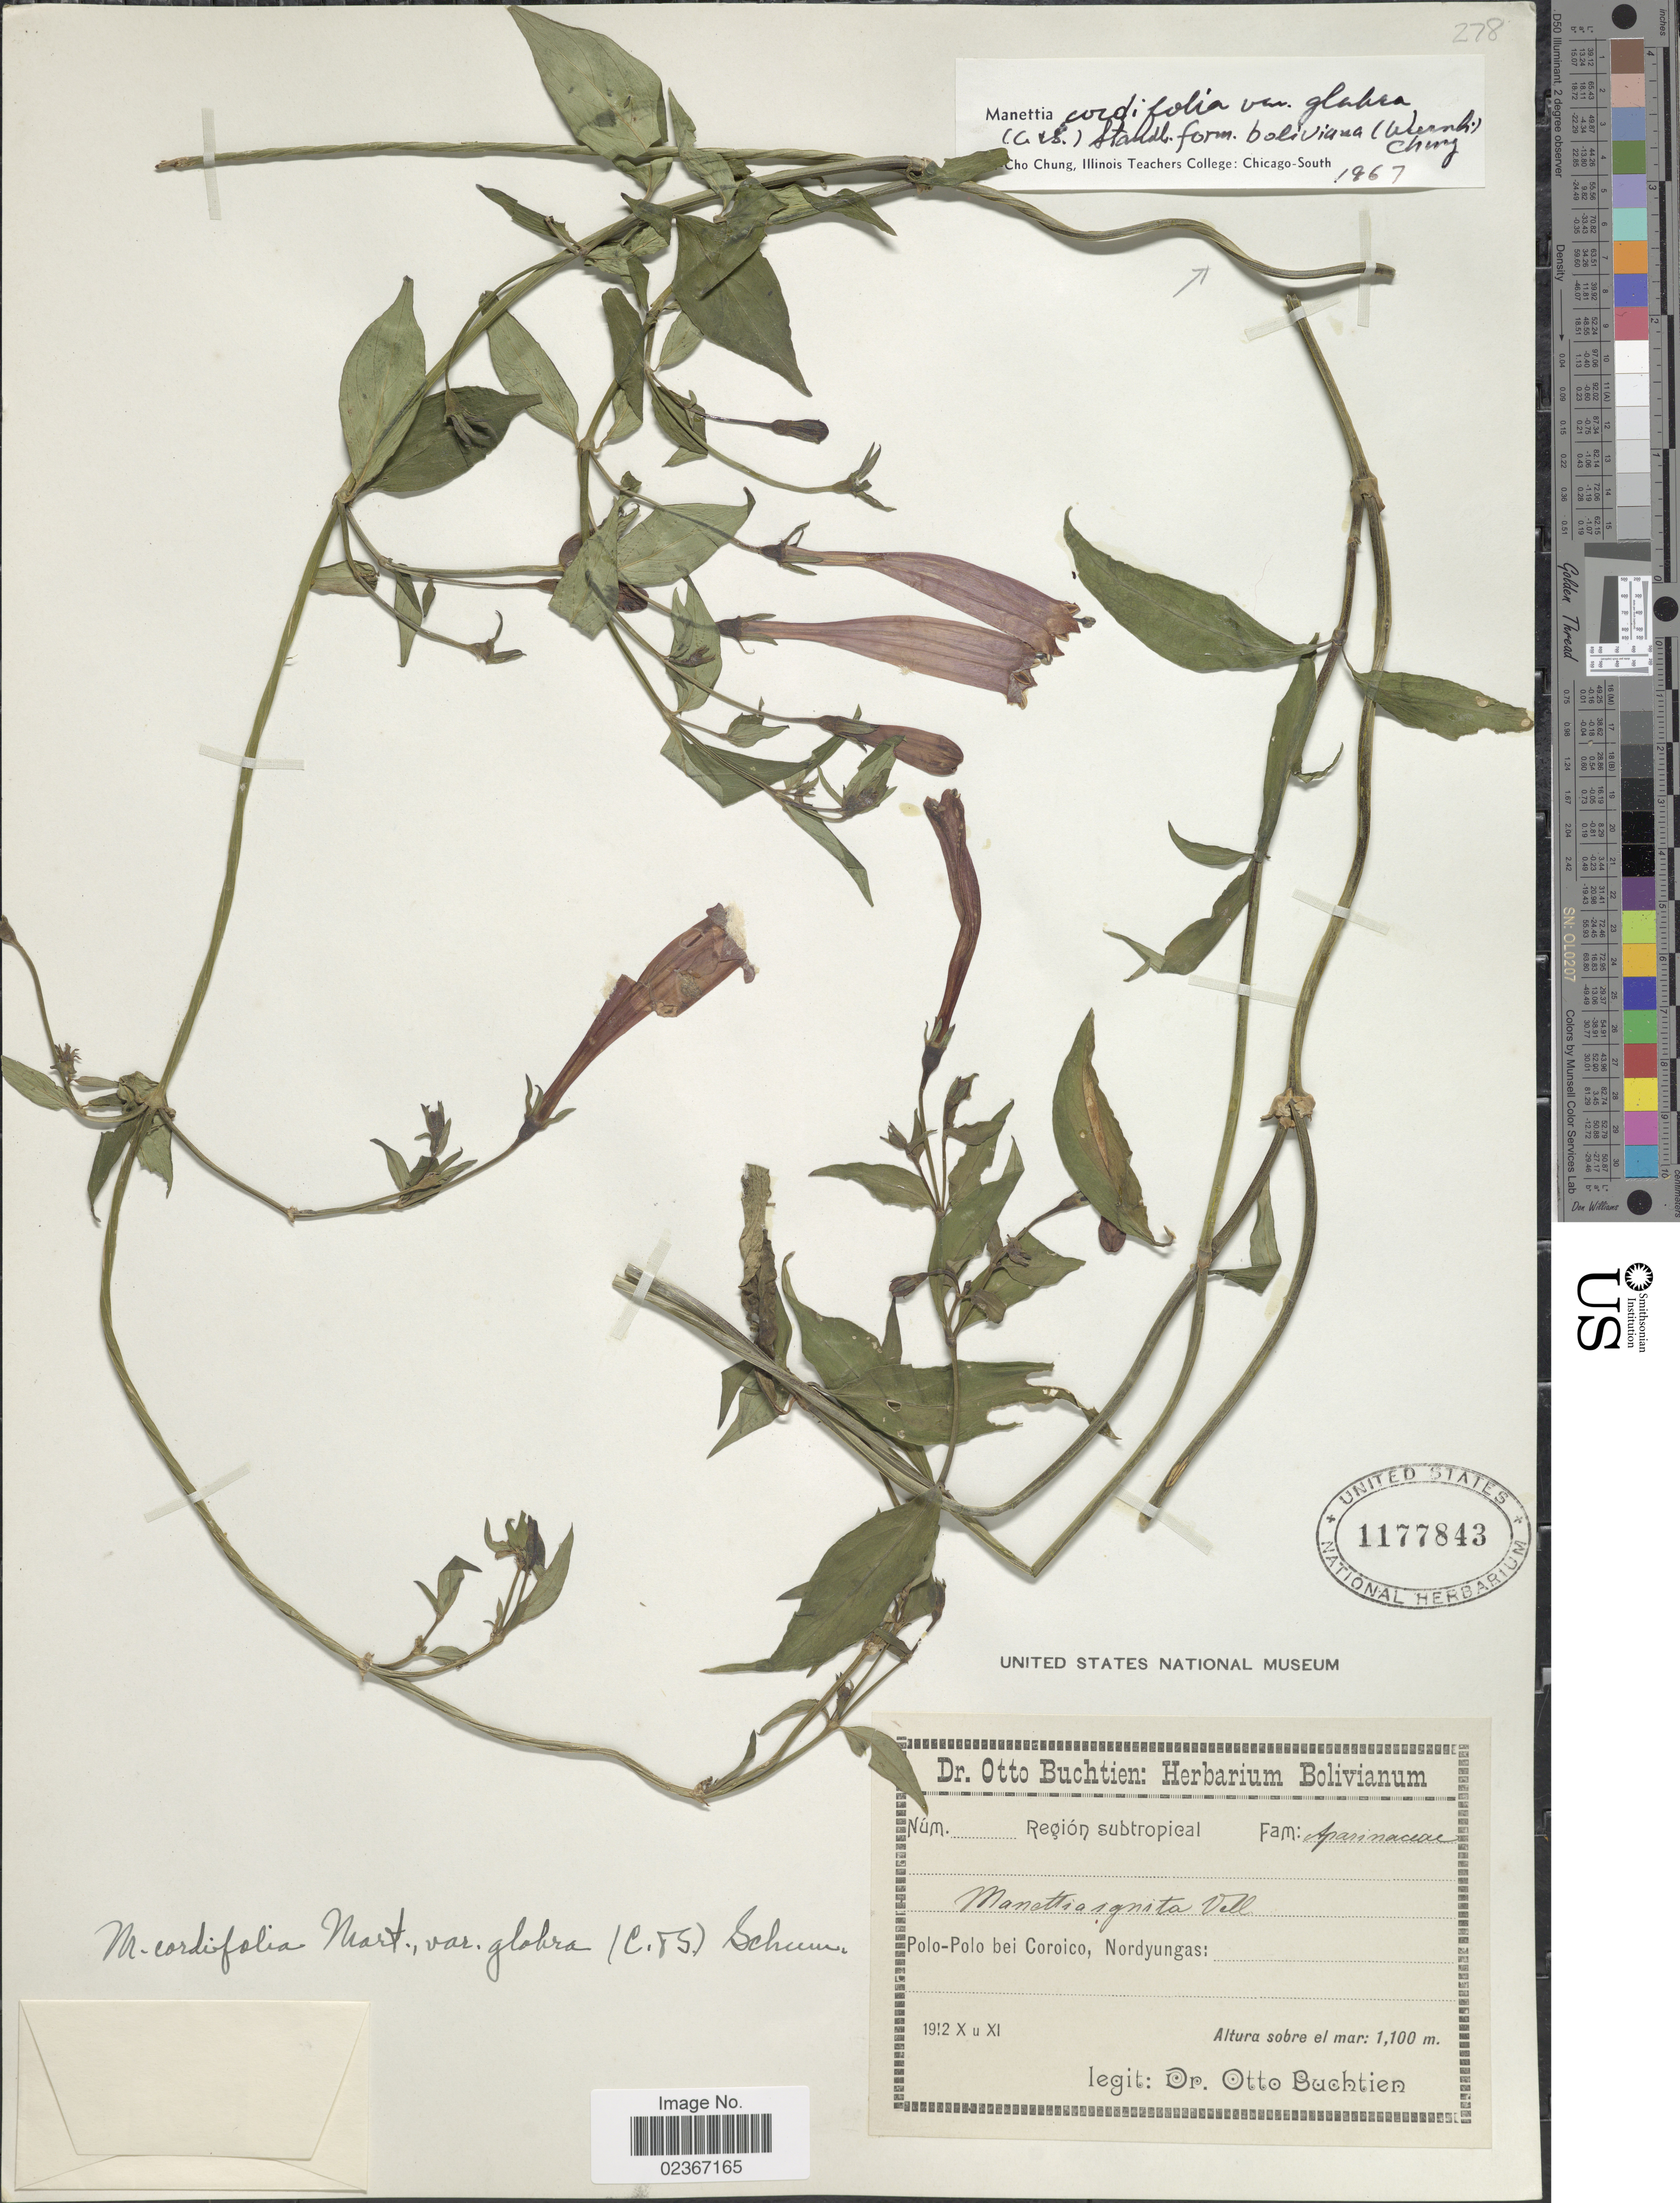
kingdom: Plantae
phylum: Tracheophyta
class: Magnoliopsida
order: Gentianales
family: Rubiaceae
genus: Manettia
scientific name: Manettia cordifolia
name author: Mart.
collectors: O. Buchtien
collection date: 1912-10/1912-11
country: Bolivia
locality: Polo-Polo bei Coroico, Nordyungas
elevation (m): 1100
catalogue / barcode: US 1177843